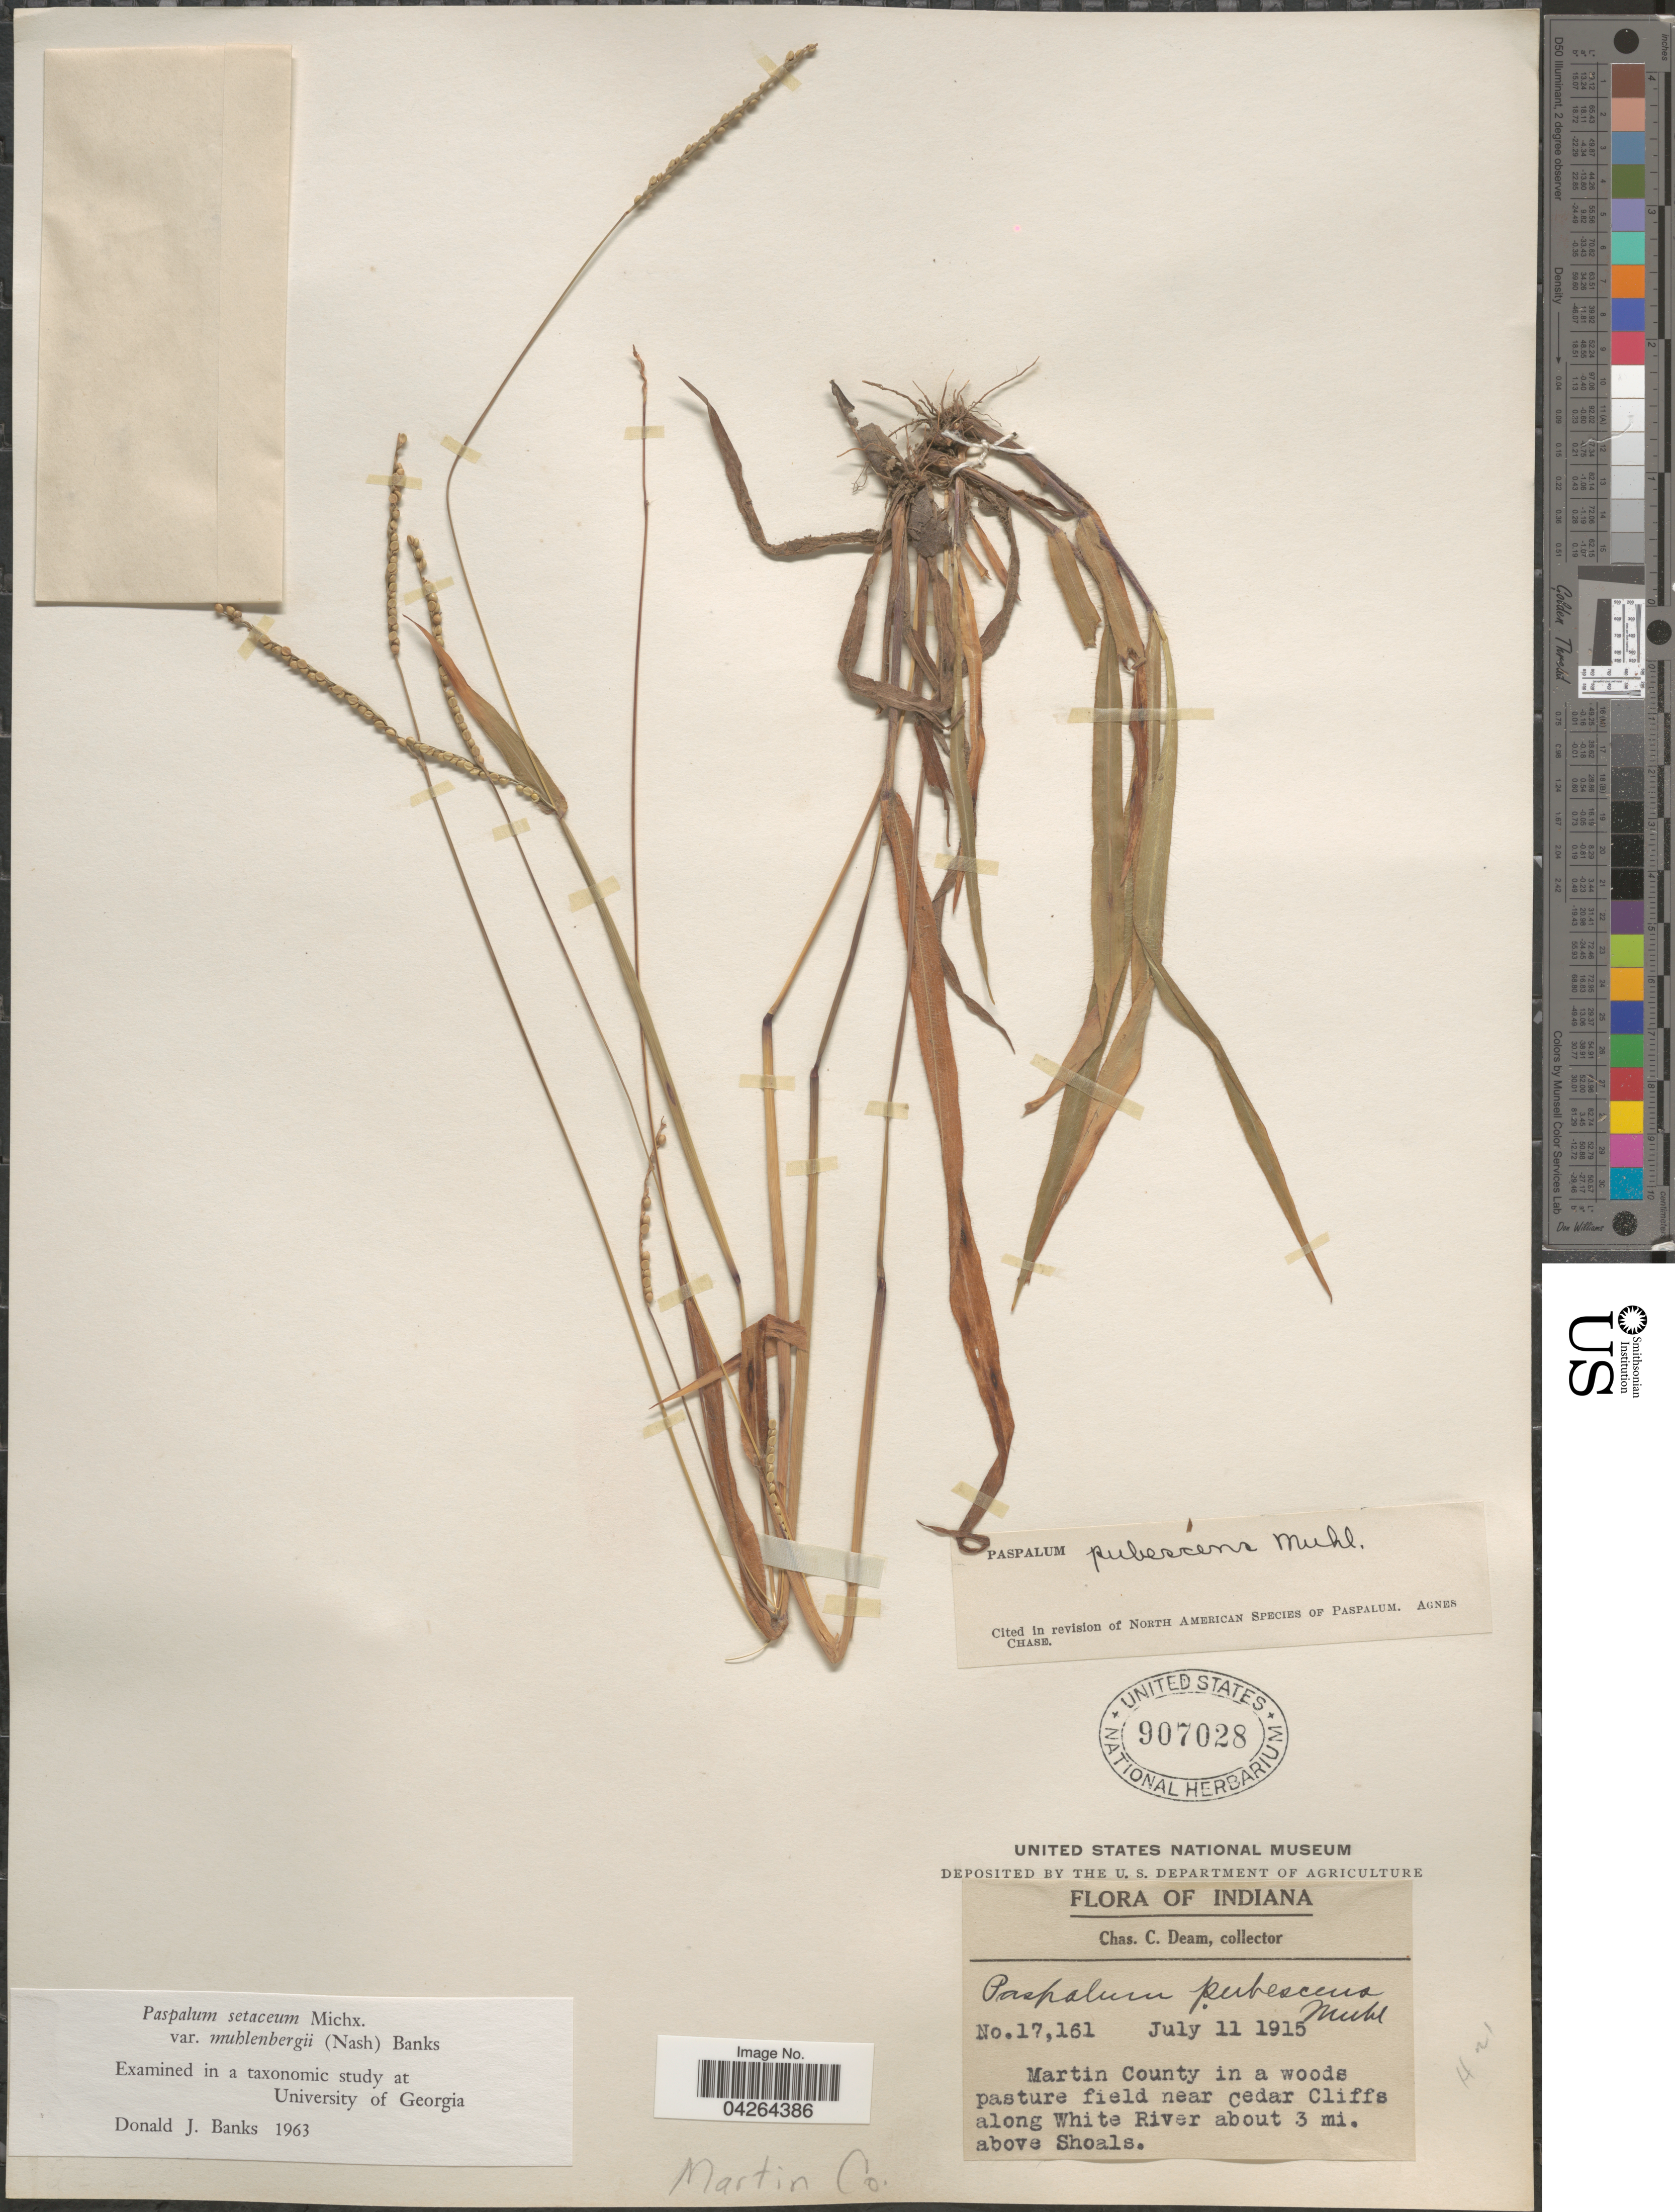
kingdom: Plantae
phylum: Tracheophyta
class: Liliopsida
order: Poales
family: Poaceae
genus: Paspalum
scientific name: Paspalum setaceum var. muhlenbergii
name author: (Nash) D.J. Banks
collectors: C. C. Deam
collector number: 17161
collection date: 1915-07-11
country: United States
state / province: Indiana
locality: Martin County in a woods pasture field near Cedar Cliffs along White River about 3 mi. above Shoals.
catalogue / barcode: US 907028